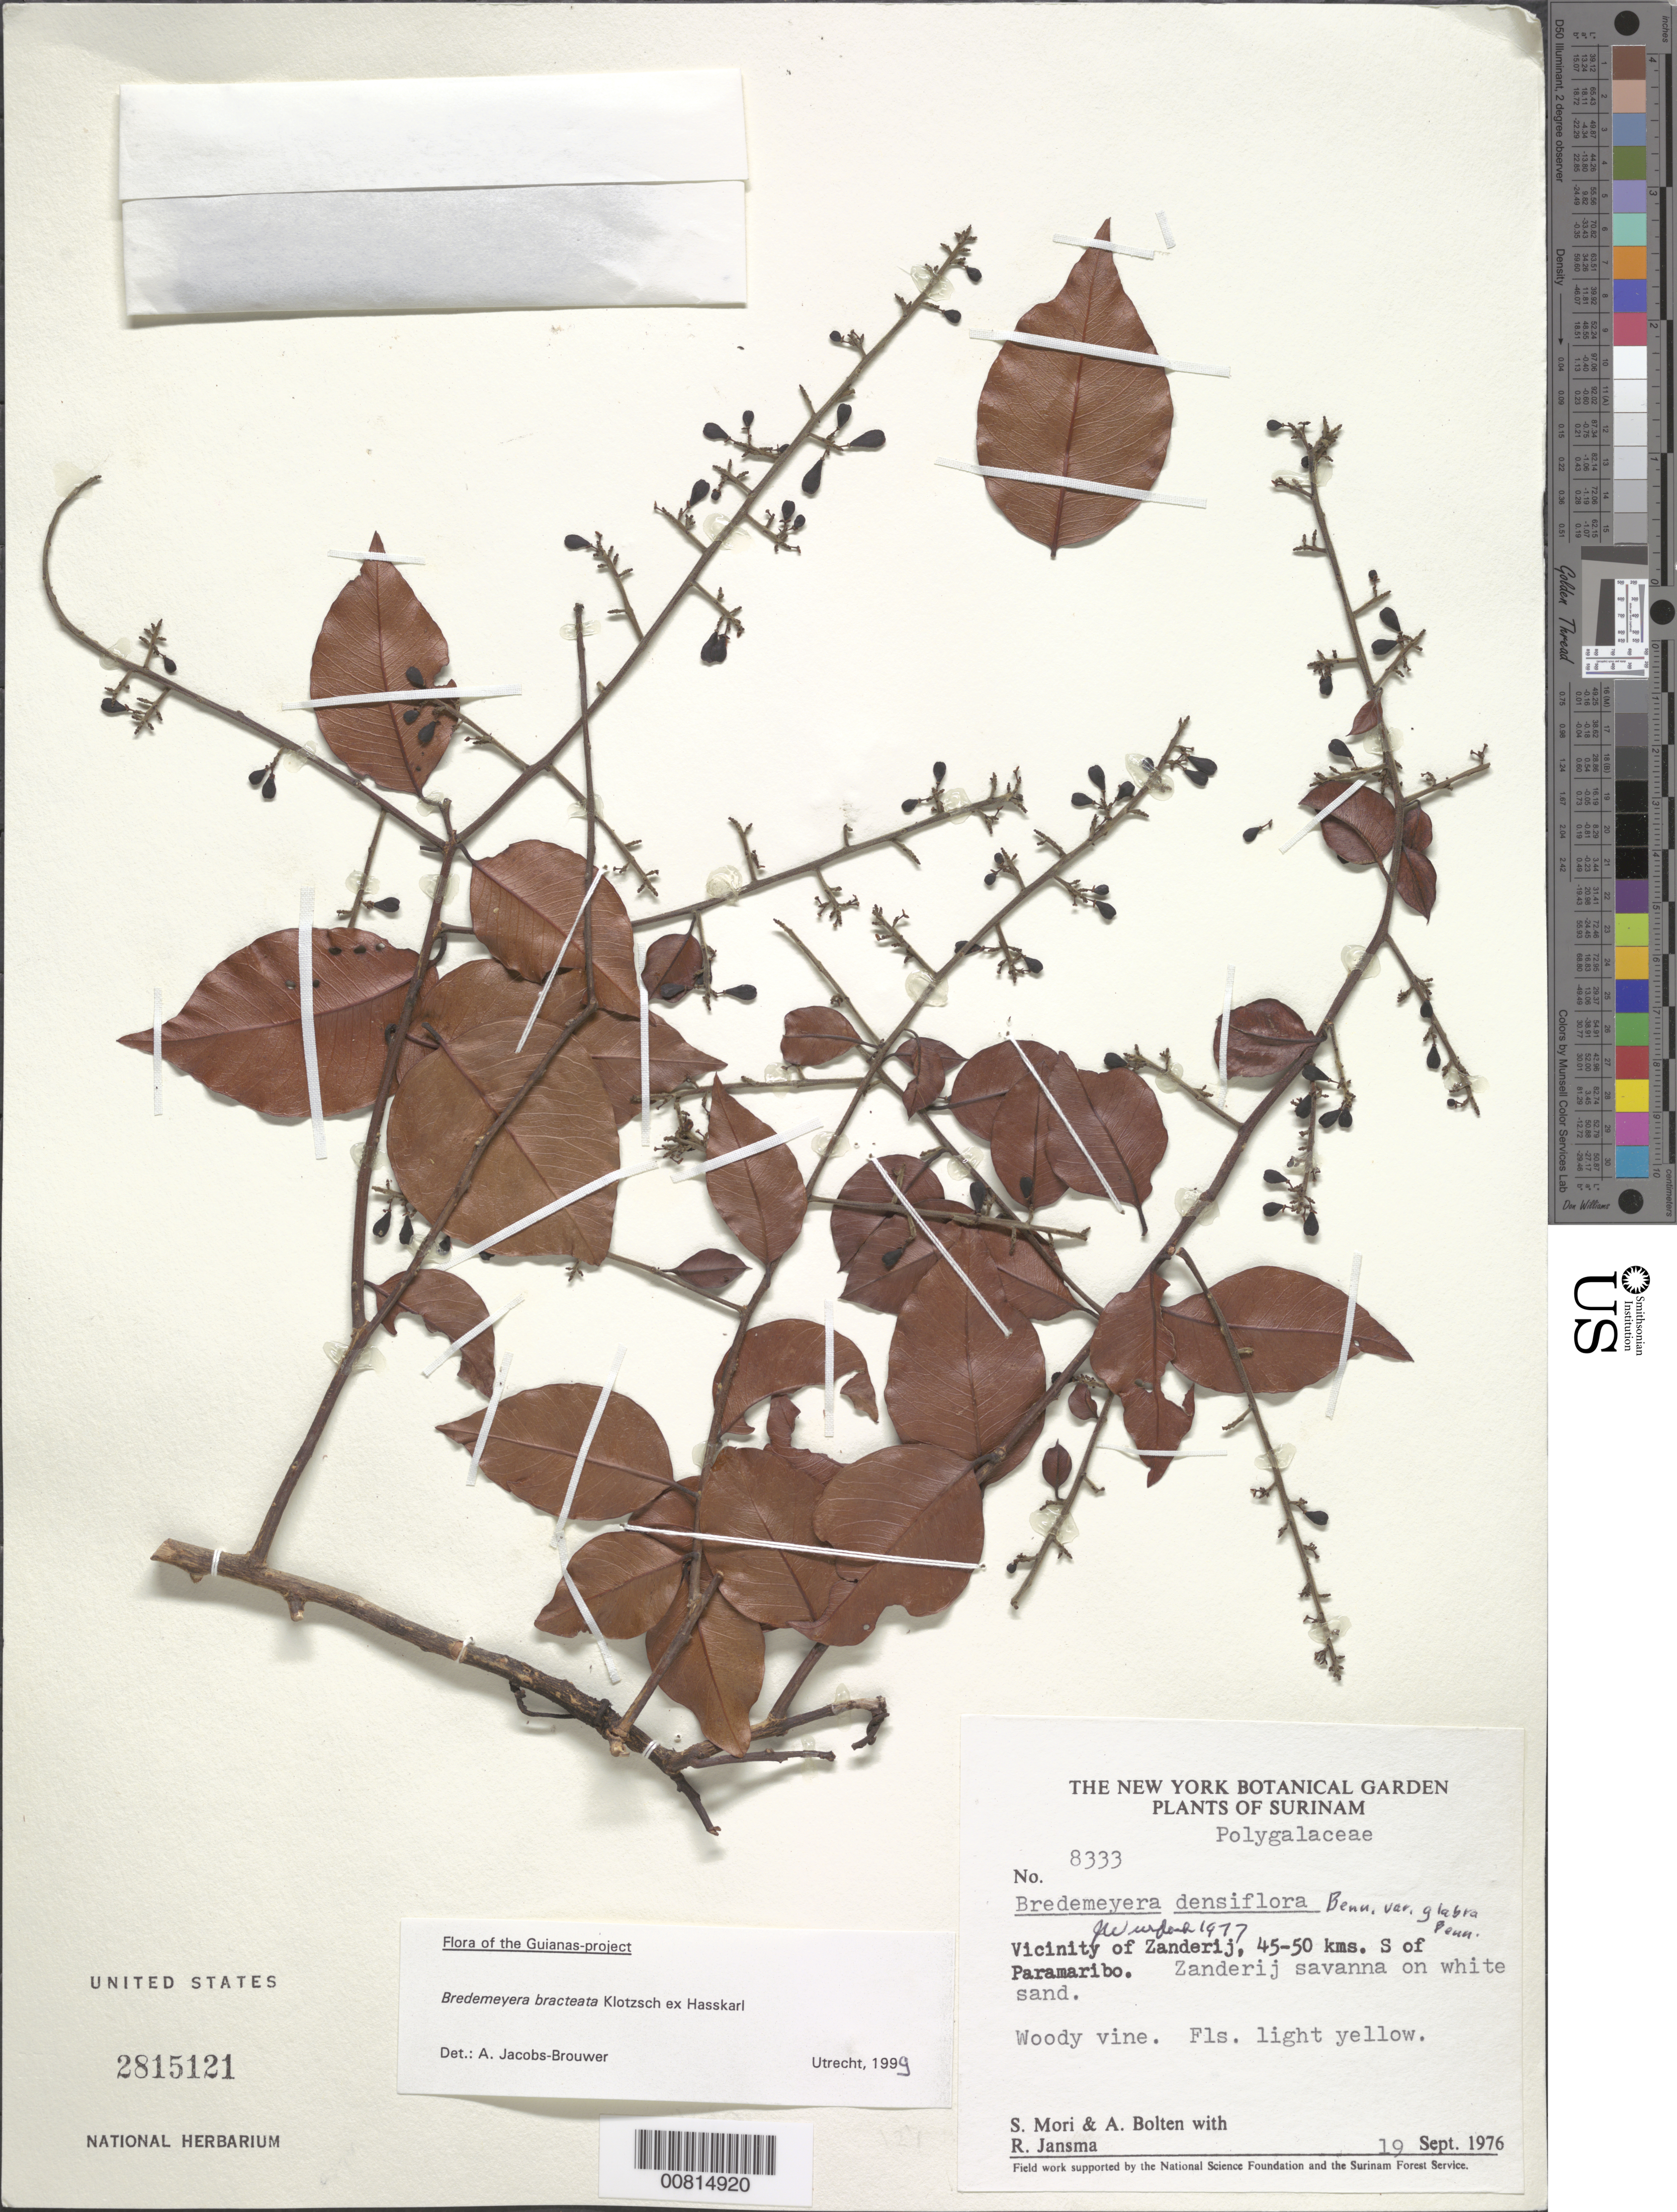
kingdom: Plantae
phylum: Tracheophyta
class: Magnoliopsida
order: Fabales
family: Polygalaceae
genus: Bredemeyera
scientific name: Bredemeyera bracteata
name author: Klotzsch ex Hassk.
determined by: Jacobs-Brouwer, A.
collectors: S. Mori, A. Bolten & R. Jansma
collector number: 8333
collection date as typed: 19-Sep-76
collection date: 1976-09-19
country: Suriname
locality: Zanderij, 45-50 km S of Paramaribo. Zanderij savanna near Matta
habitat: Savanna on white sand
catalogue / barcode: US 2815121